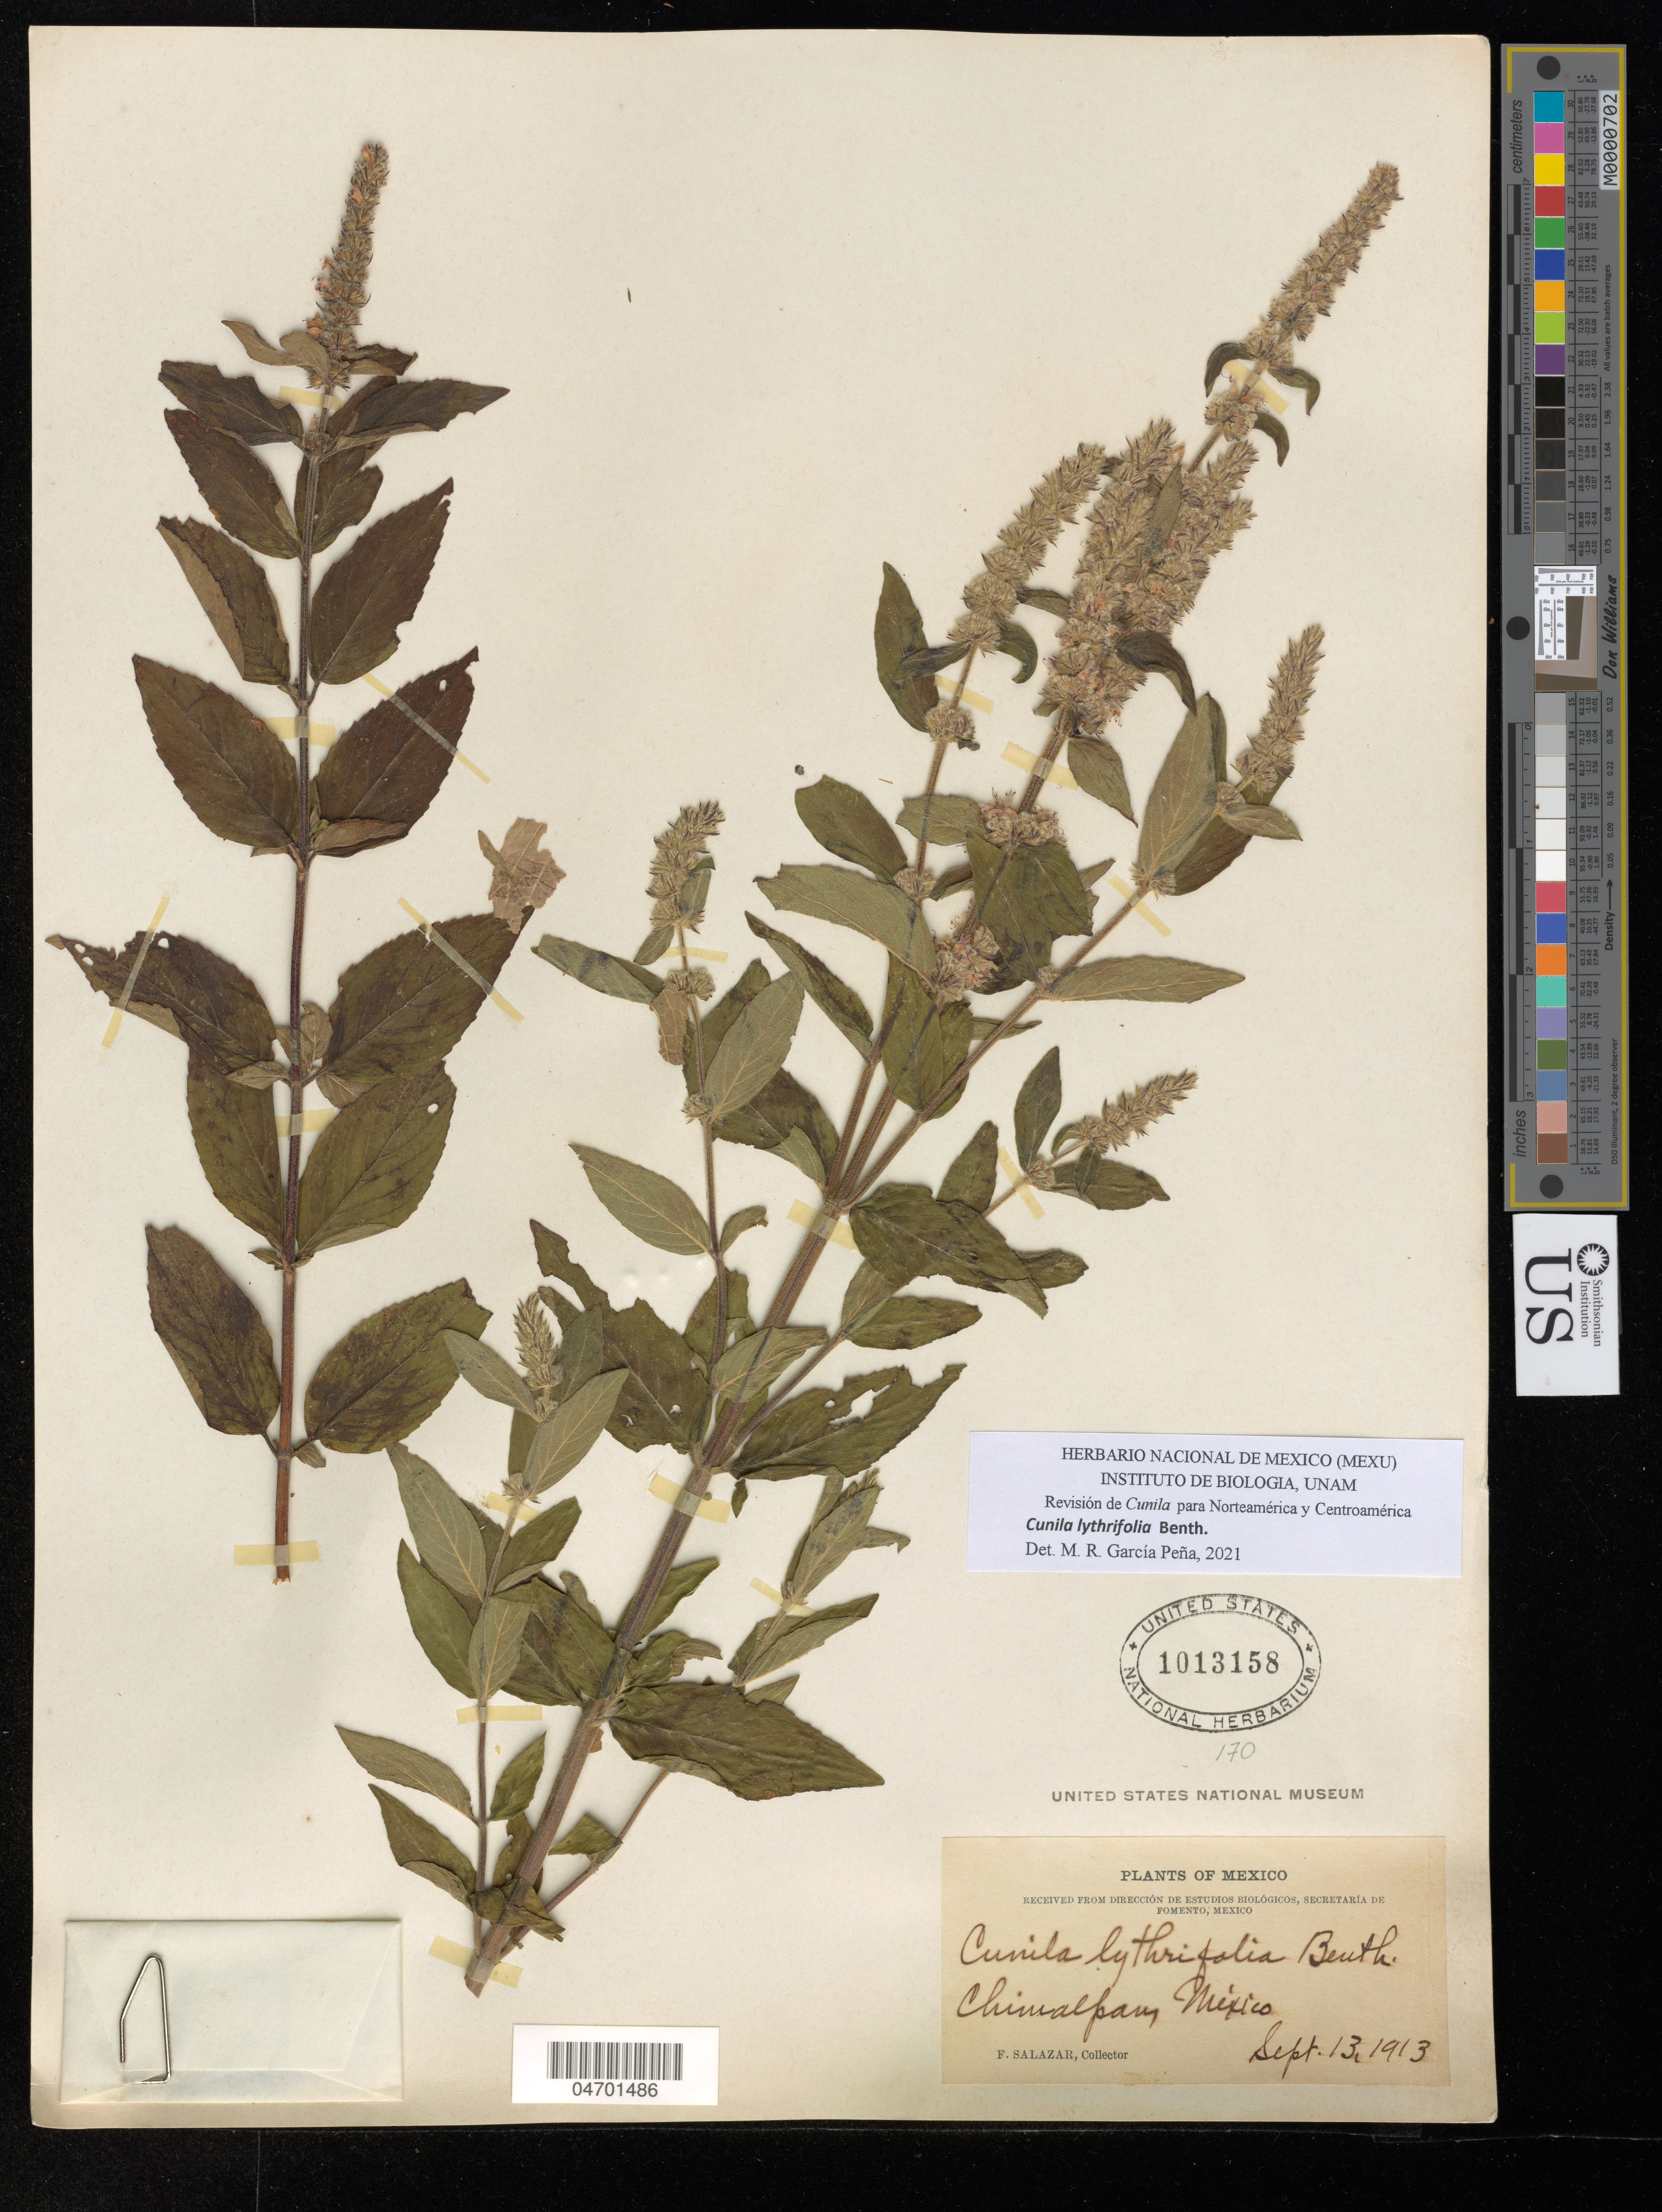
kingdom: Plantae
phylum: Tracheophyta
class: Magnoliopsida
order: Lamiales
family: Lamiaceae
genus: Cunila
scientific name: Cunila lythrifolia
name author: Benth.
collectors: F. Salazar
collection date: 1913-09-13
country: Mexico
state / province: México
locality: Chimalpam.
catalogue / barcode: US 1013158